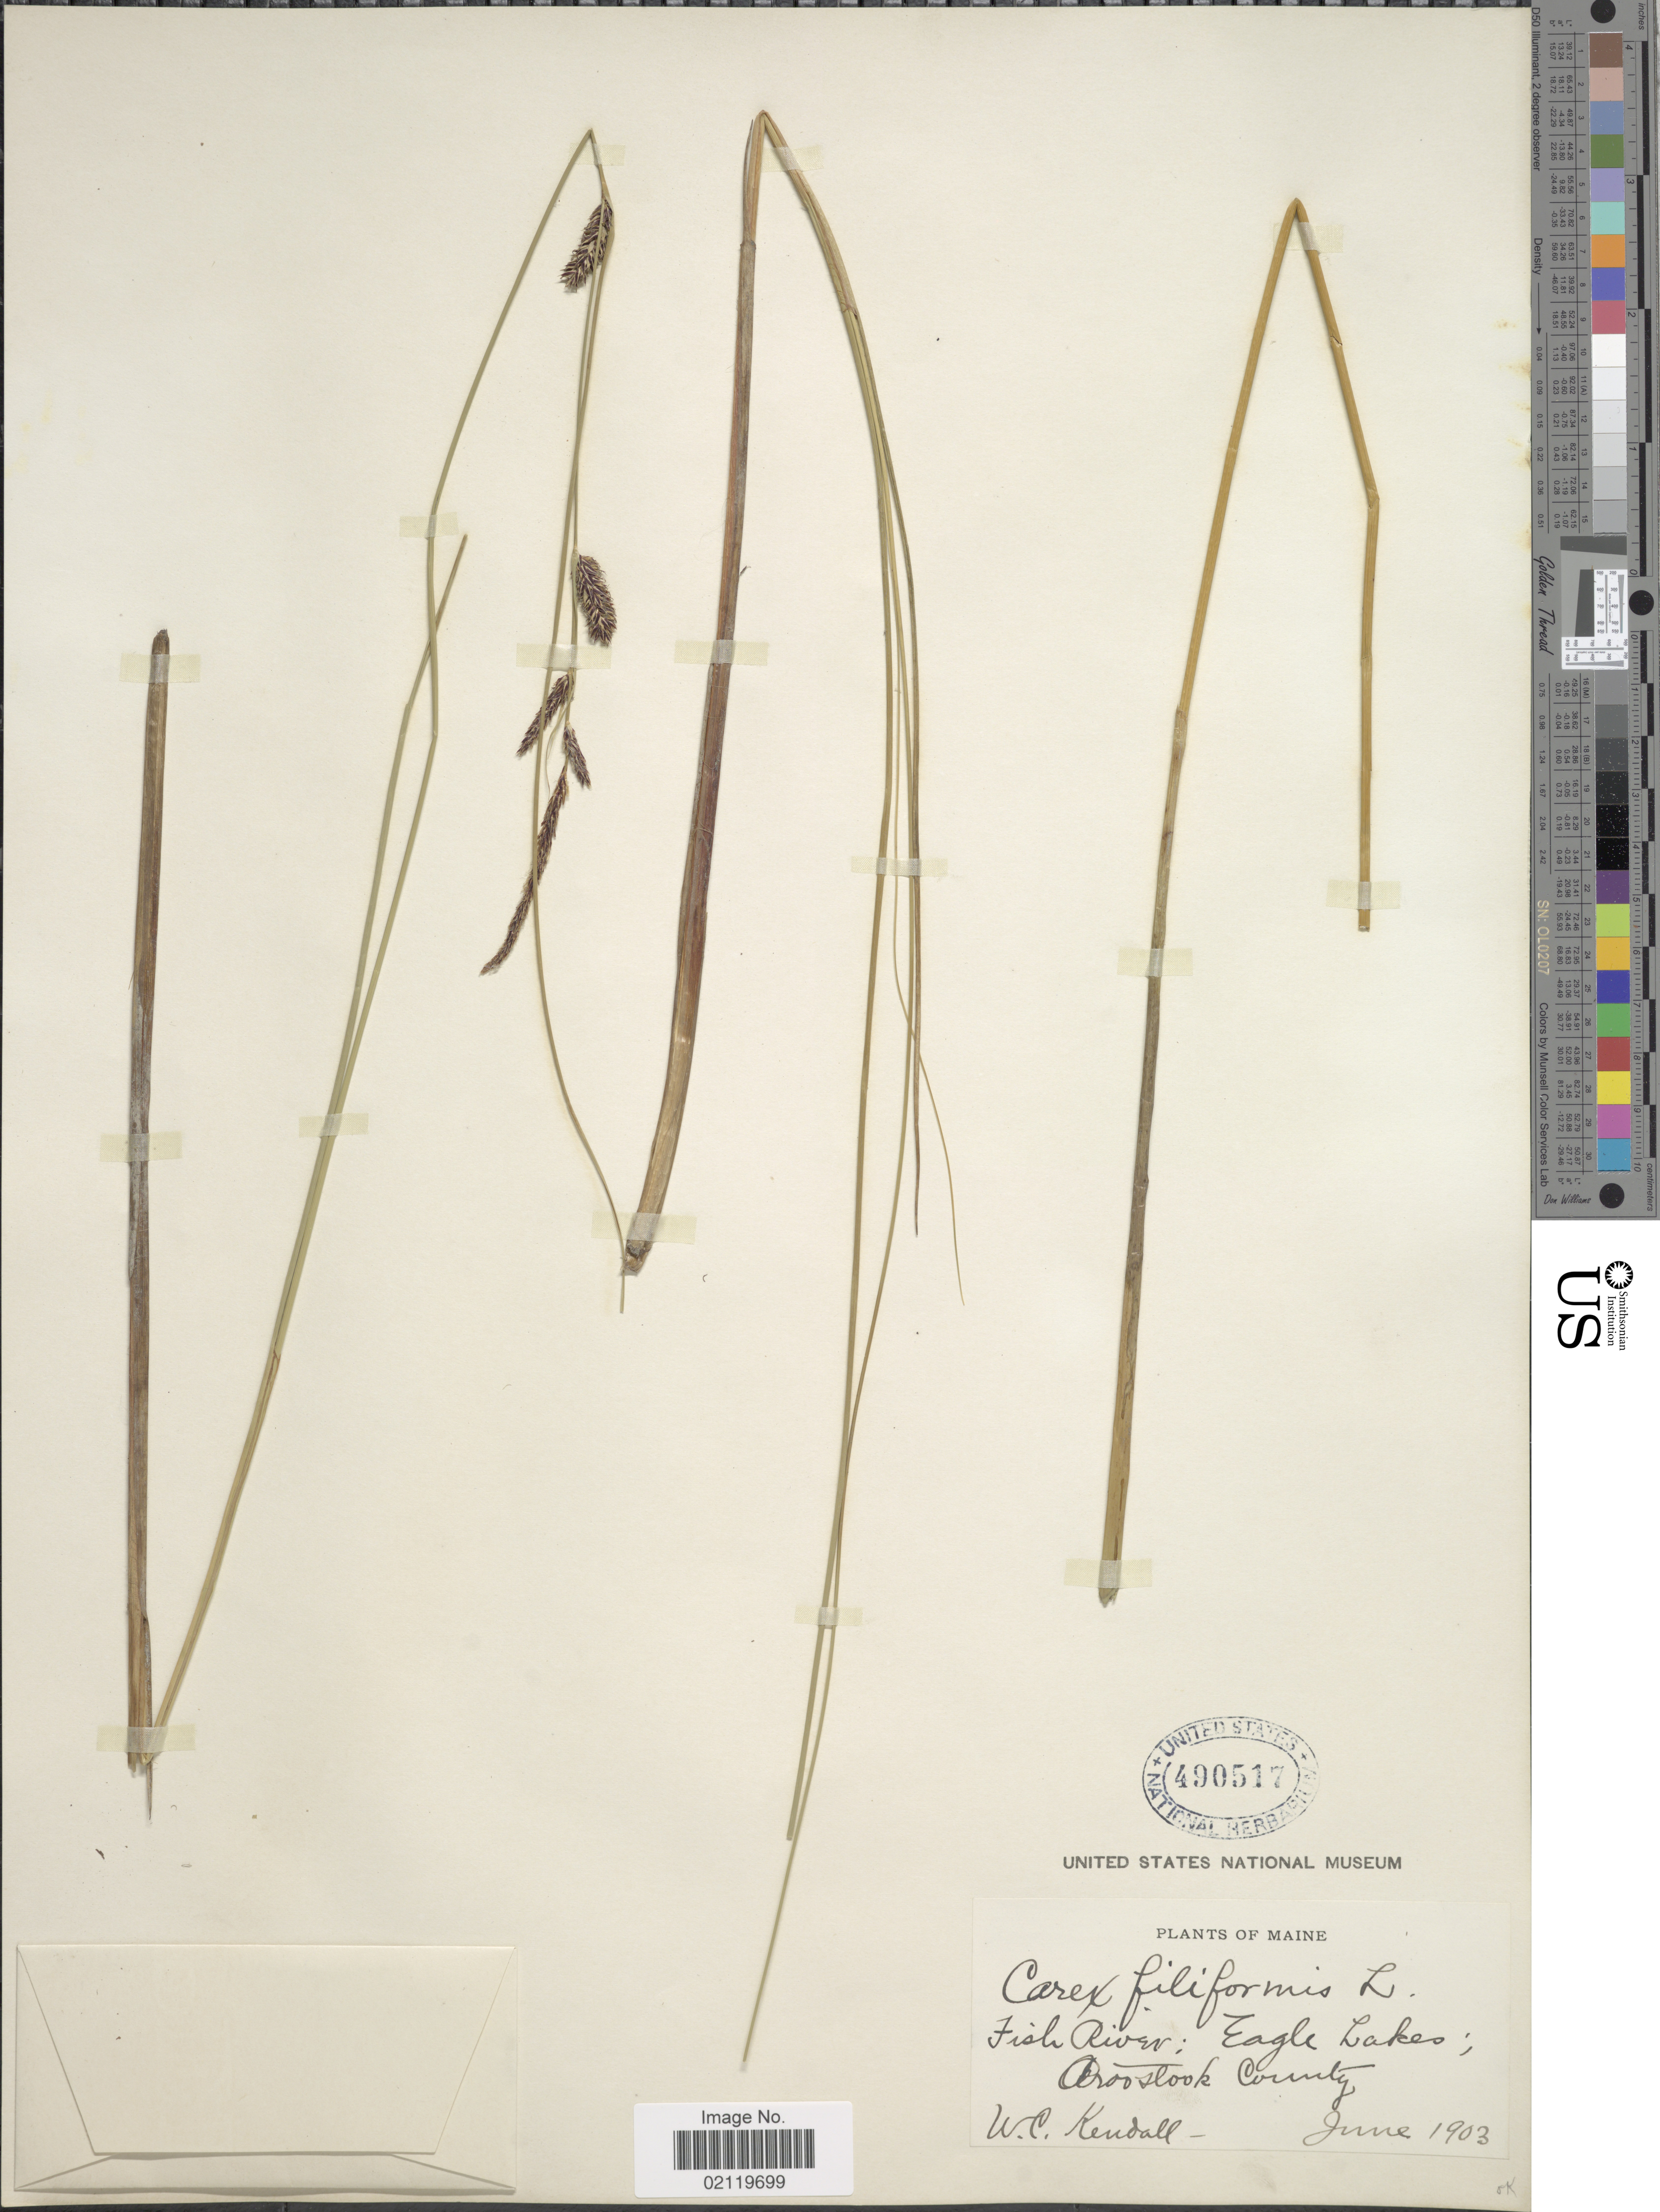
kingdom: Plantae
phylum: Tracheophyta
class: Liliopsida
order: Poales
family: Cyperaceae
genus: Carex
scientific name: Carex lasiocarpa var. americana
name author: Fernald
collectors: W. Kendall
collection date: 1903-06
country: United States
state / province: Maine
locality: Fish River; Eagle Lakes. Aroostook County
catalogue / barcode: US 490517